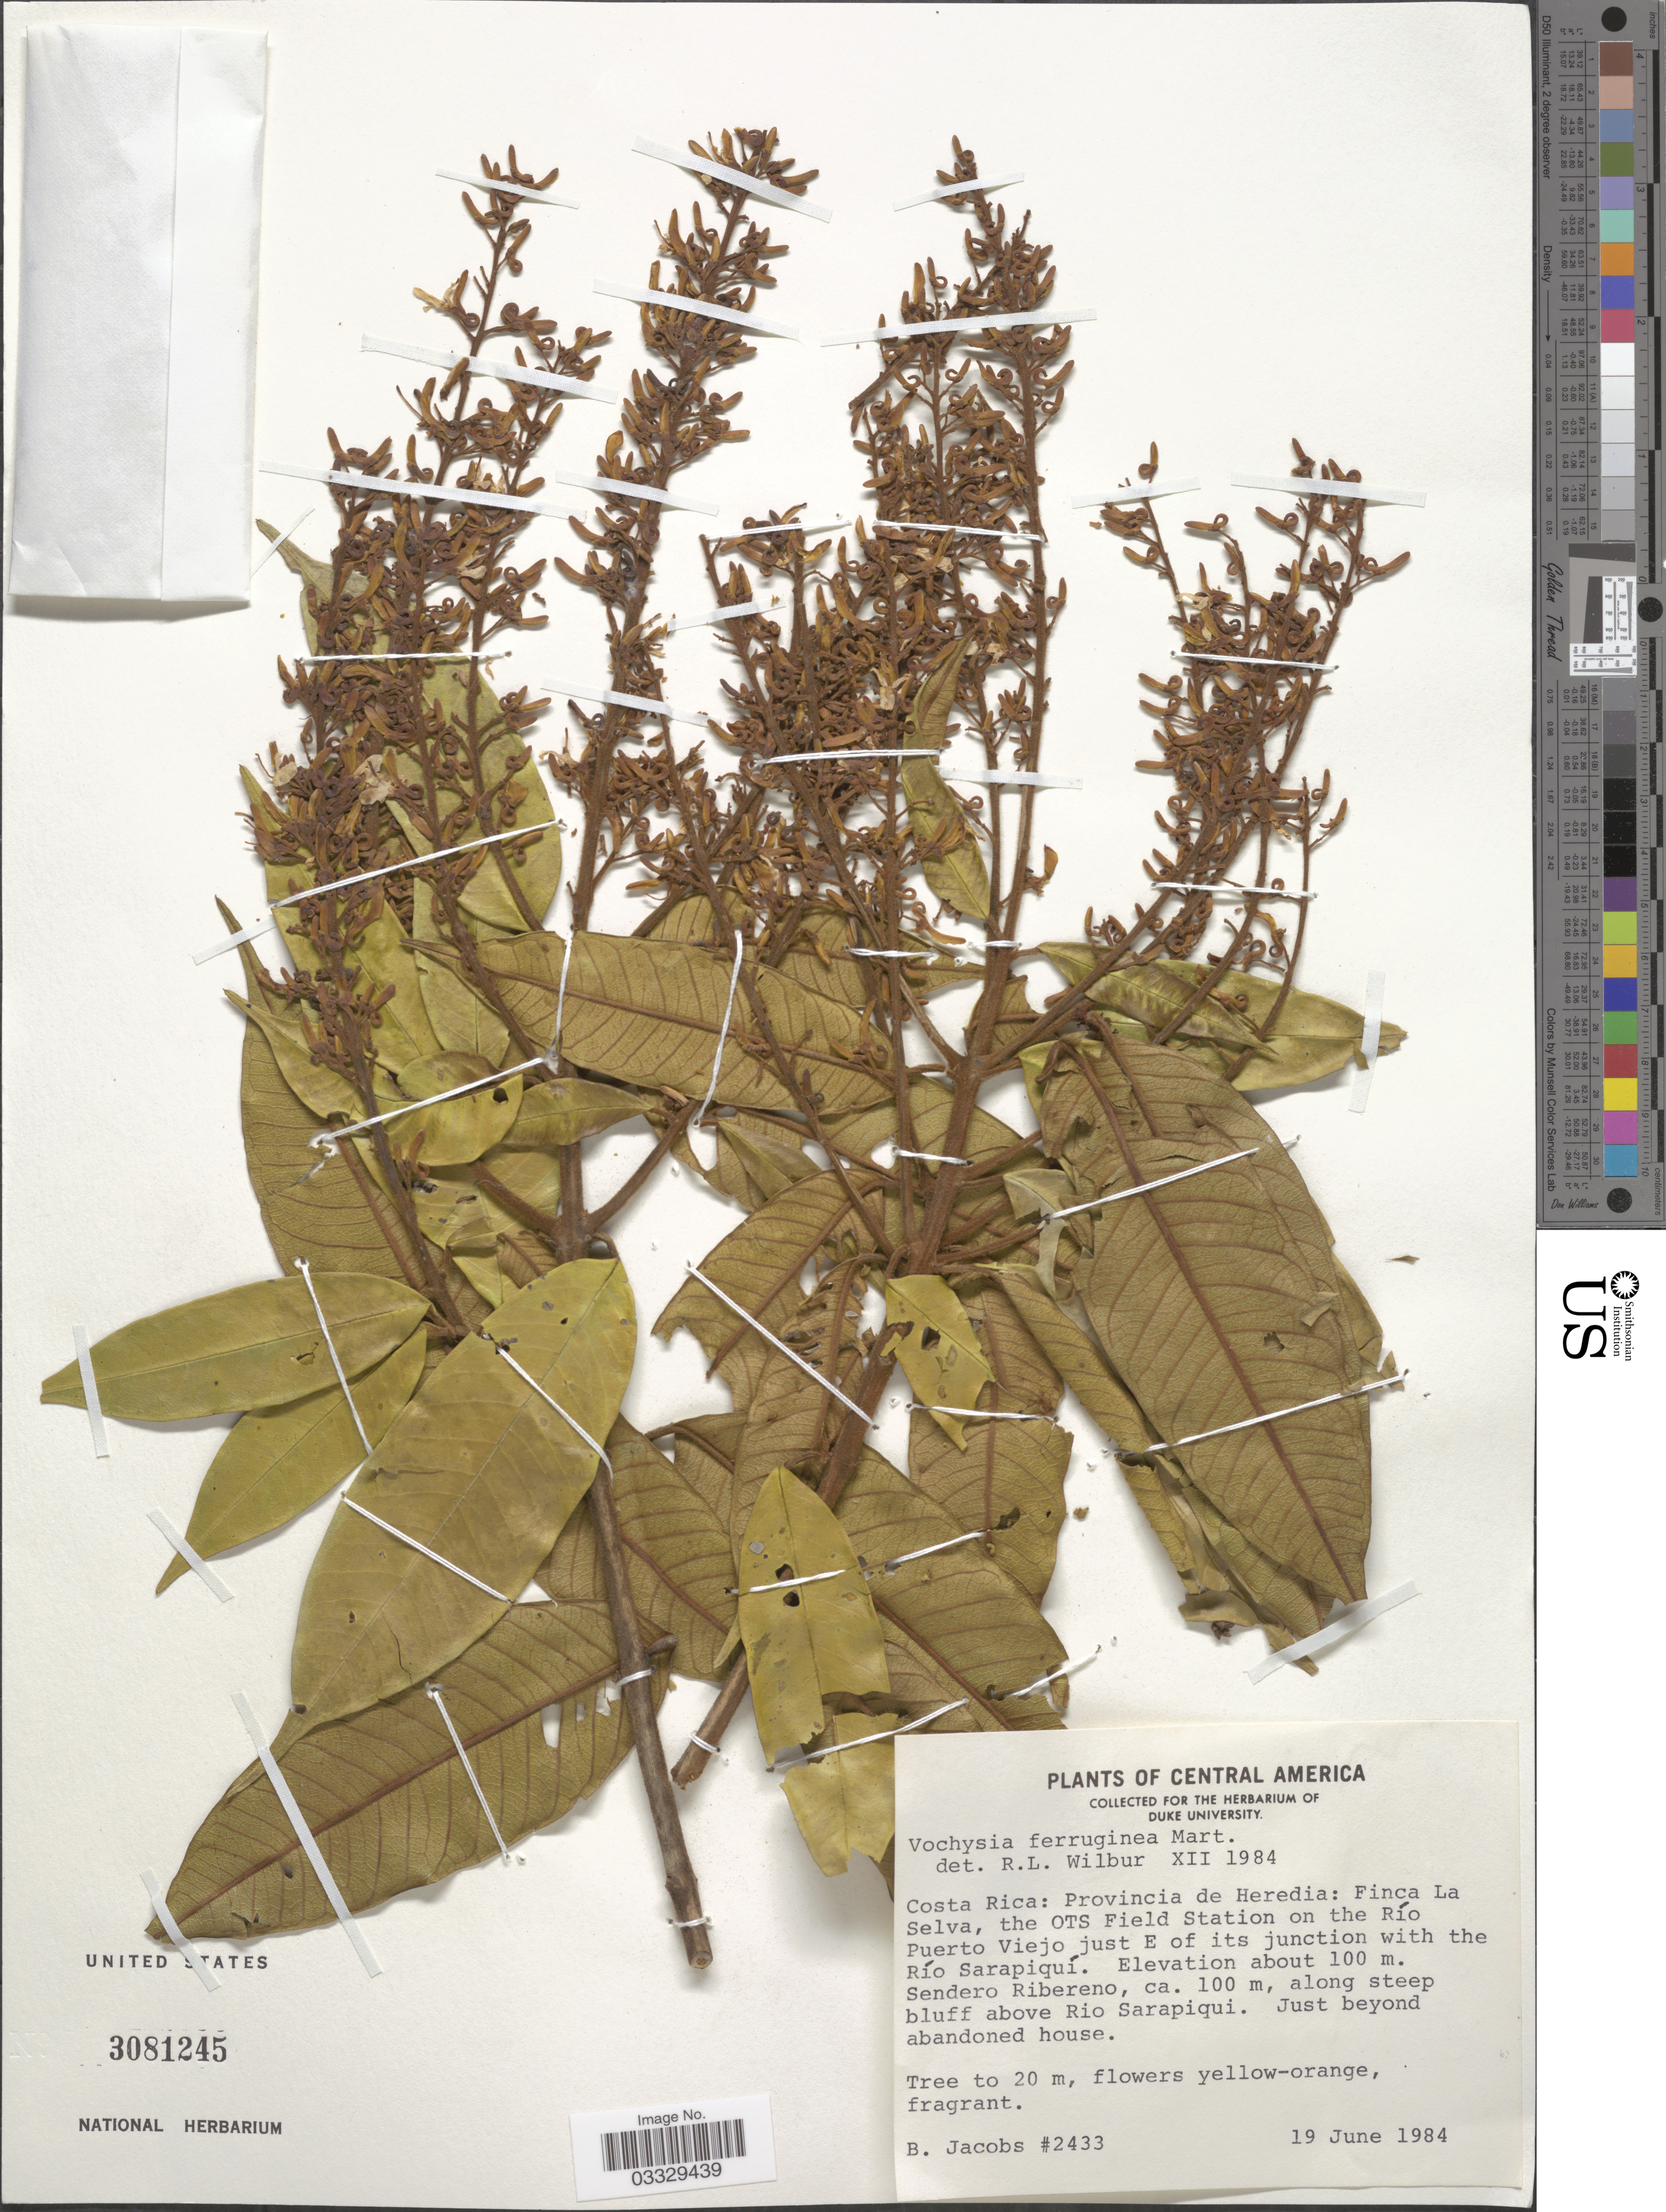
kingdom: Plantae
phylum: Tracheophyta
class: Magnoliopsida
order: Myrtales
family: Vochysiaceae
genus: Vochysia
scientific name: Vochysia ferruginea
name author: Mart.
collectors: B. Jacobs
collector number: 2433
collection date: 1984-06-19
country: Costa Rica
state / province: Heredia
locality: Finca La Selva, the OTS Field Station on the Río Puerto Viejo just E of its junction with the Río Sarapiquí. Sendero Ribereno, along steep bluff above Rio Sarapiqui. Just beyond abandoned house.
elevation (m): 100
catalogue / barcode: US 3081245